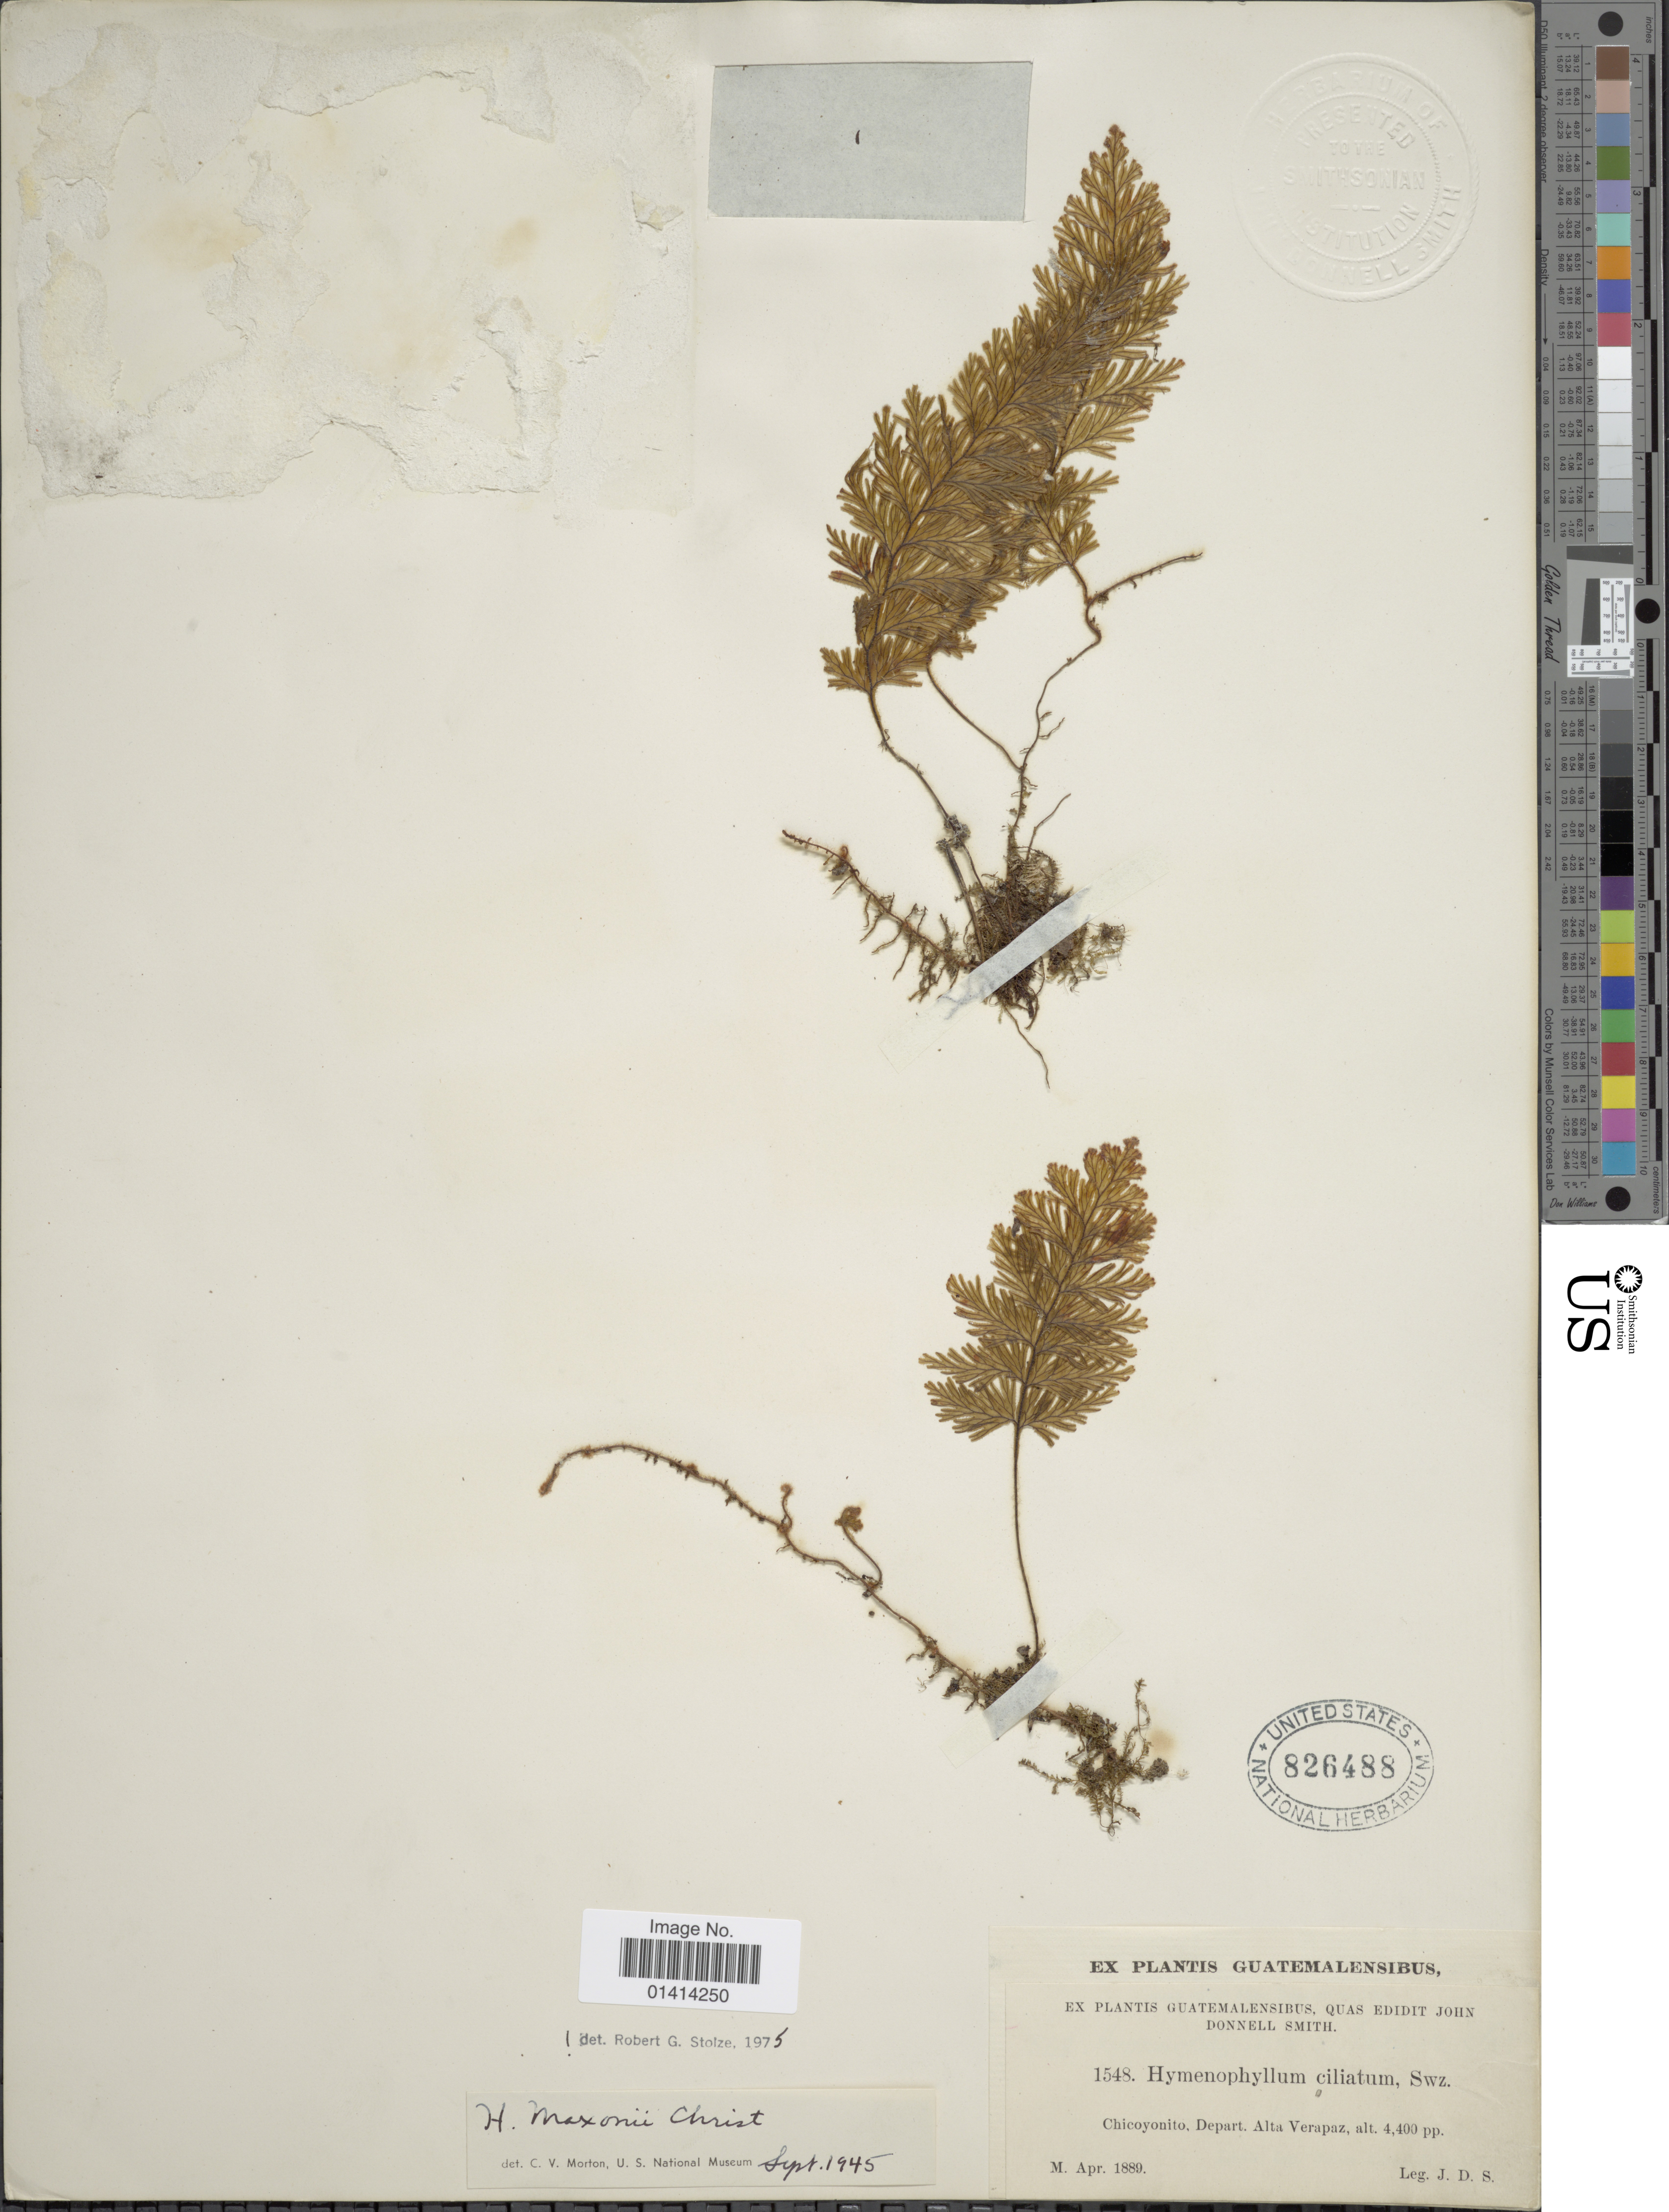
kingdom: Plantae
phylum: Tracheophyta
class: Polypodiopsida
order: Hymenophyllales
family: Hymenophyllaceae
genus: Hymenophyllum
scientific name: Hymenophyllum maxonii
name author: Christ ex C.V. Morton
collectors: J. D. Smith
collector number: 1548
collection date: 1889-04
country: Guatemala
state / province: Alta Verapaz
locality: Chicoyonito, Depart alta Verapaz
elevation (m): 1341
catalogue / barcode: US 826488